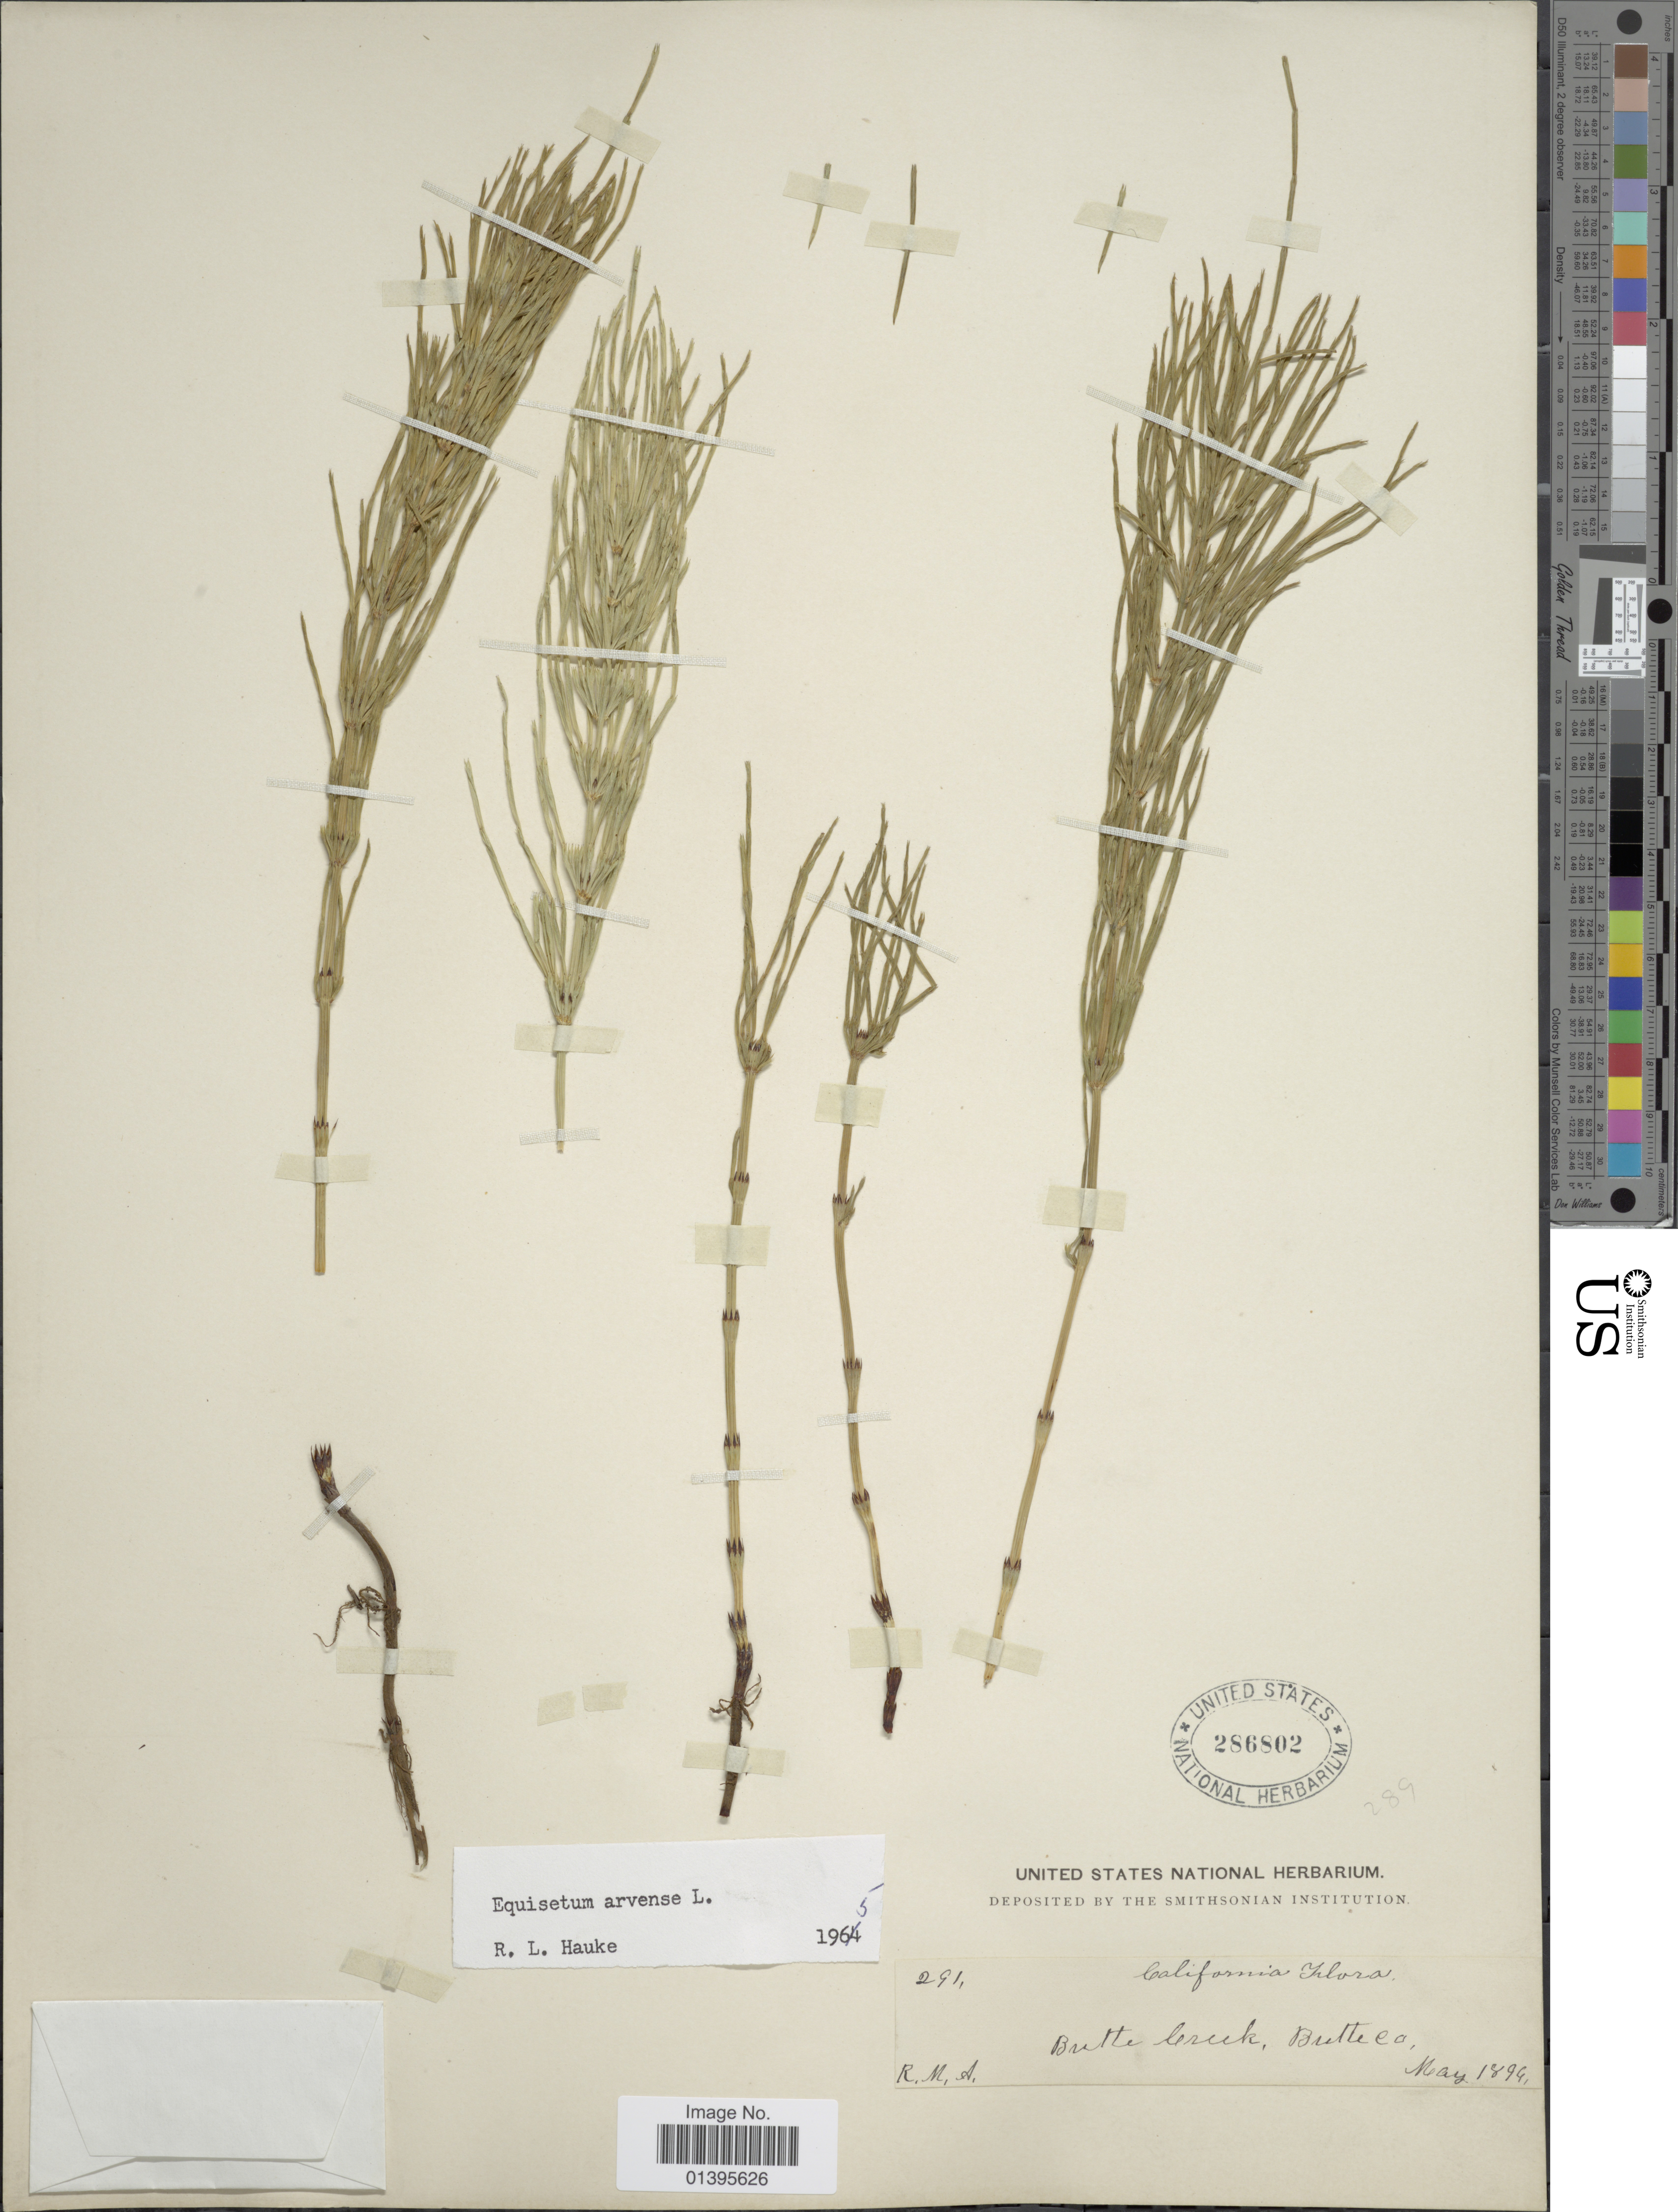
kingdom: Plantae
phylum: Tracheophyta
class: Polypodiopsida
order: Equisetales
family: Equisetaceae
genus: Equisetum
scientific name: Equisetum arvense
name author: L.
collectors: R. M. A.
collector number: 291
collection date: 1894-05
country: United States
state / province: California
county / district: Butte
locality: Butte Creek, Butte Co.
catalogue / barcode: US 286802